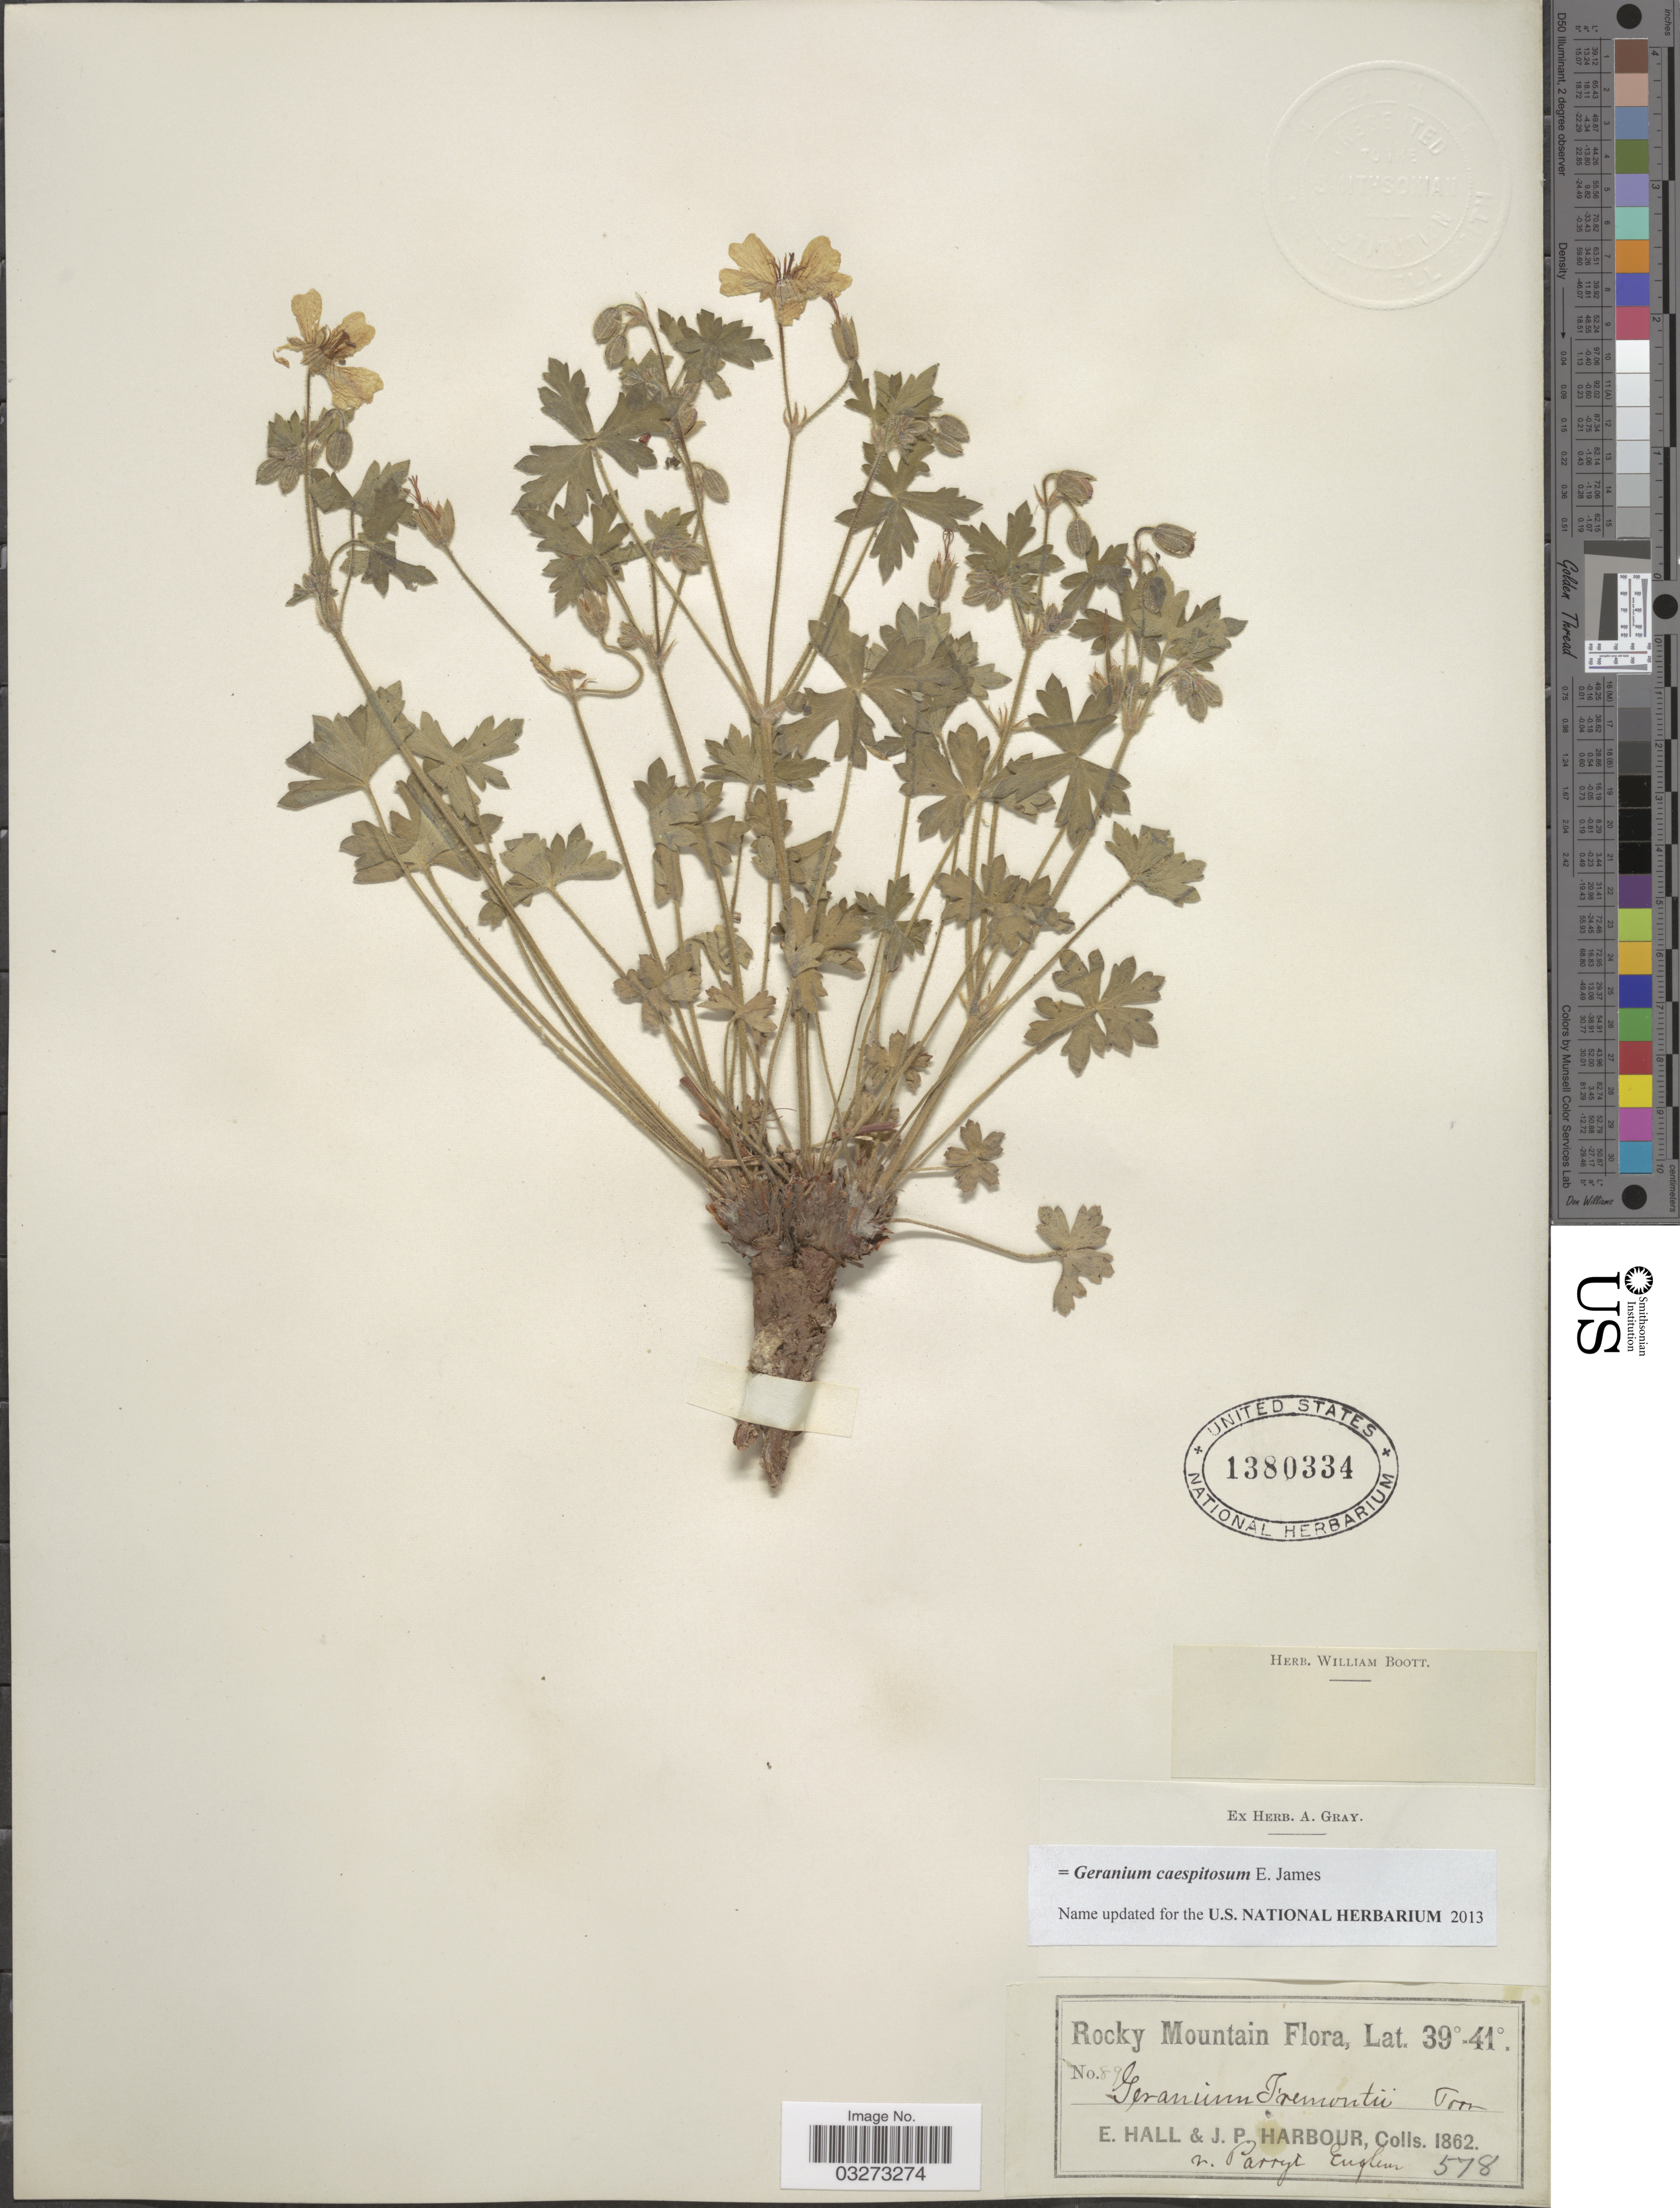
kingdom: Plantae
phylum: Tracheophyta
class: Magnoliopsida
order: Geraniales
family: Geraniaceae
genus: Geranium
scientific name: Geranium caespitosum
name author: E. James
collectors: E. Hall & J. Harbour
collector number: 89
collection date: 1862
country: United States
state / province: Colorado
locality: Rocky Mountain.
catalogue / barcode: US 1380334